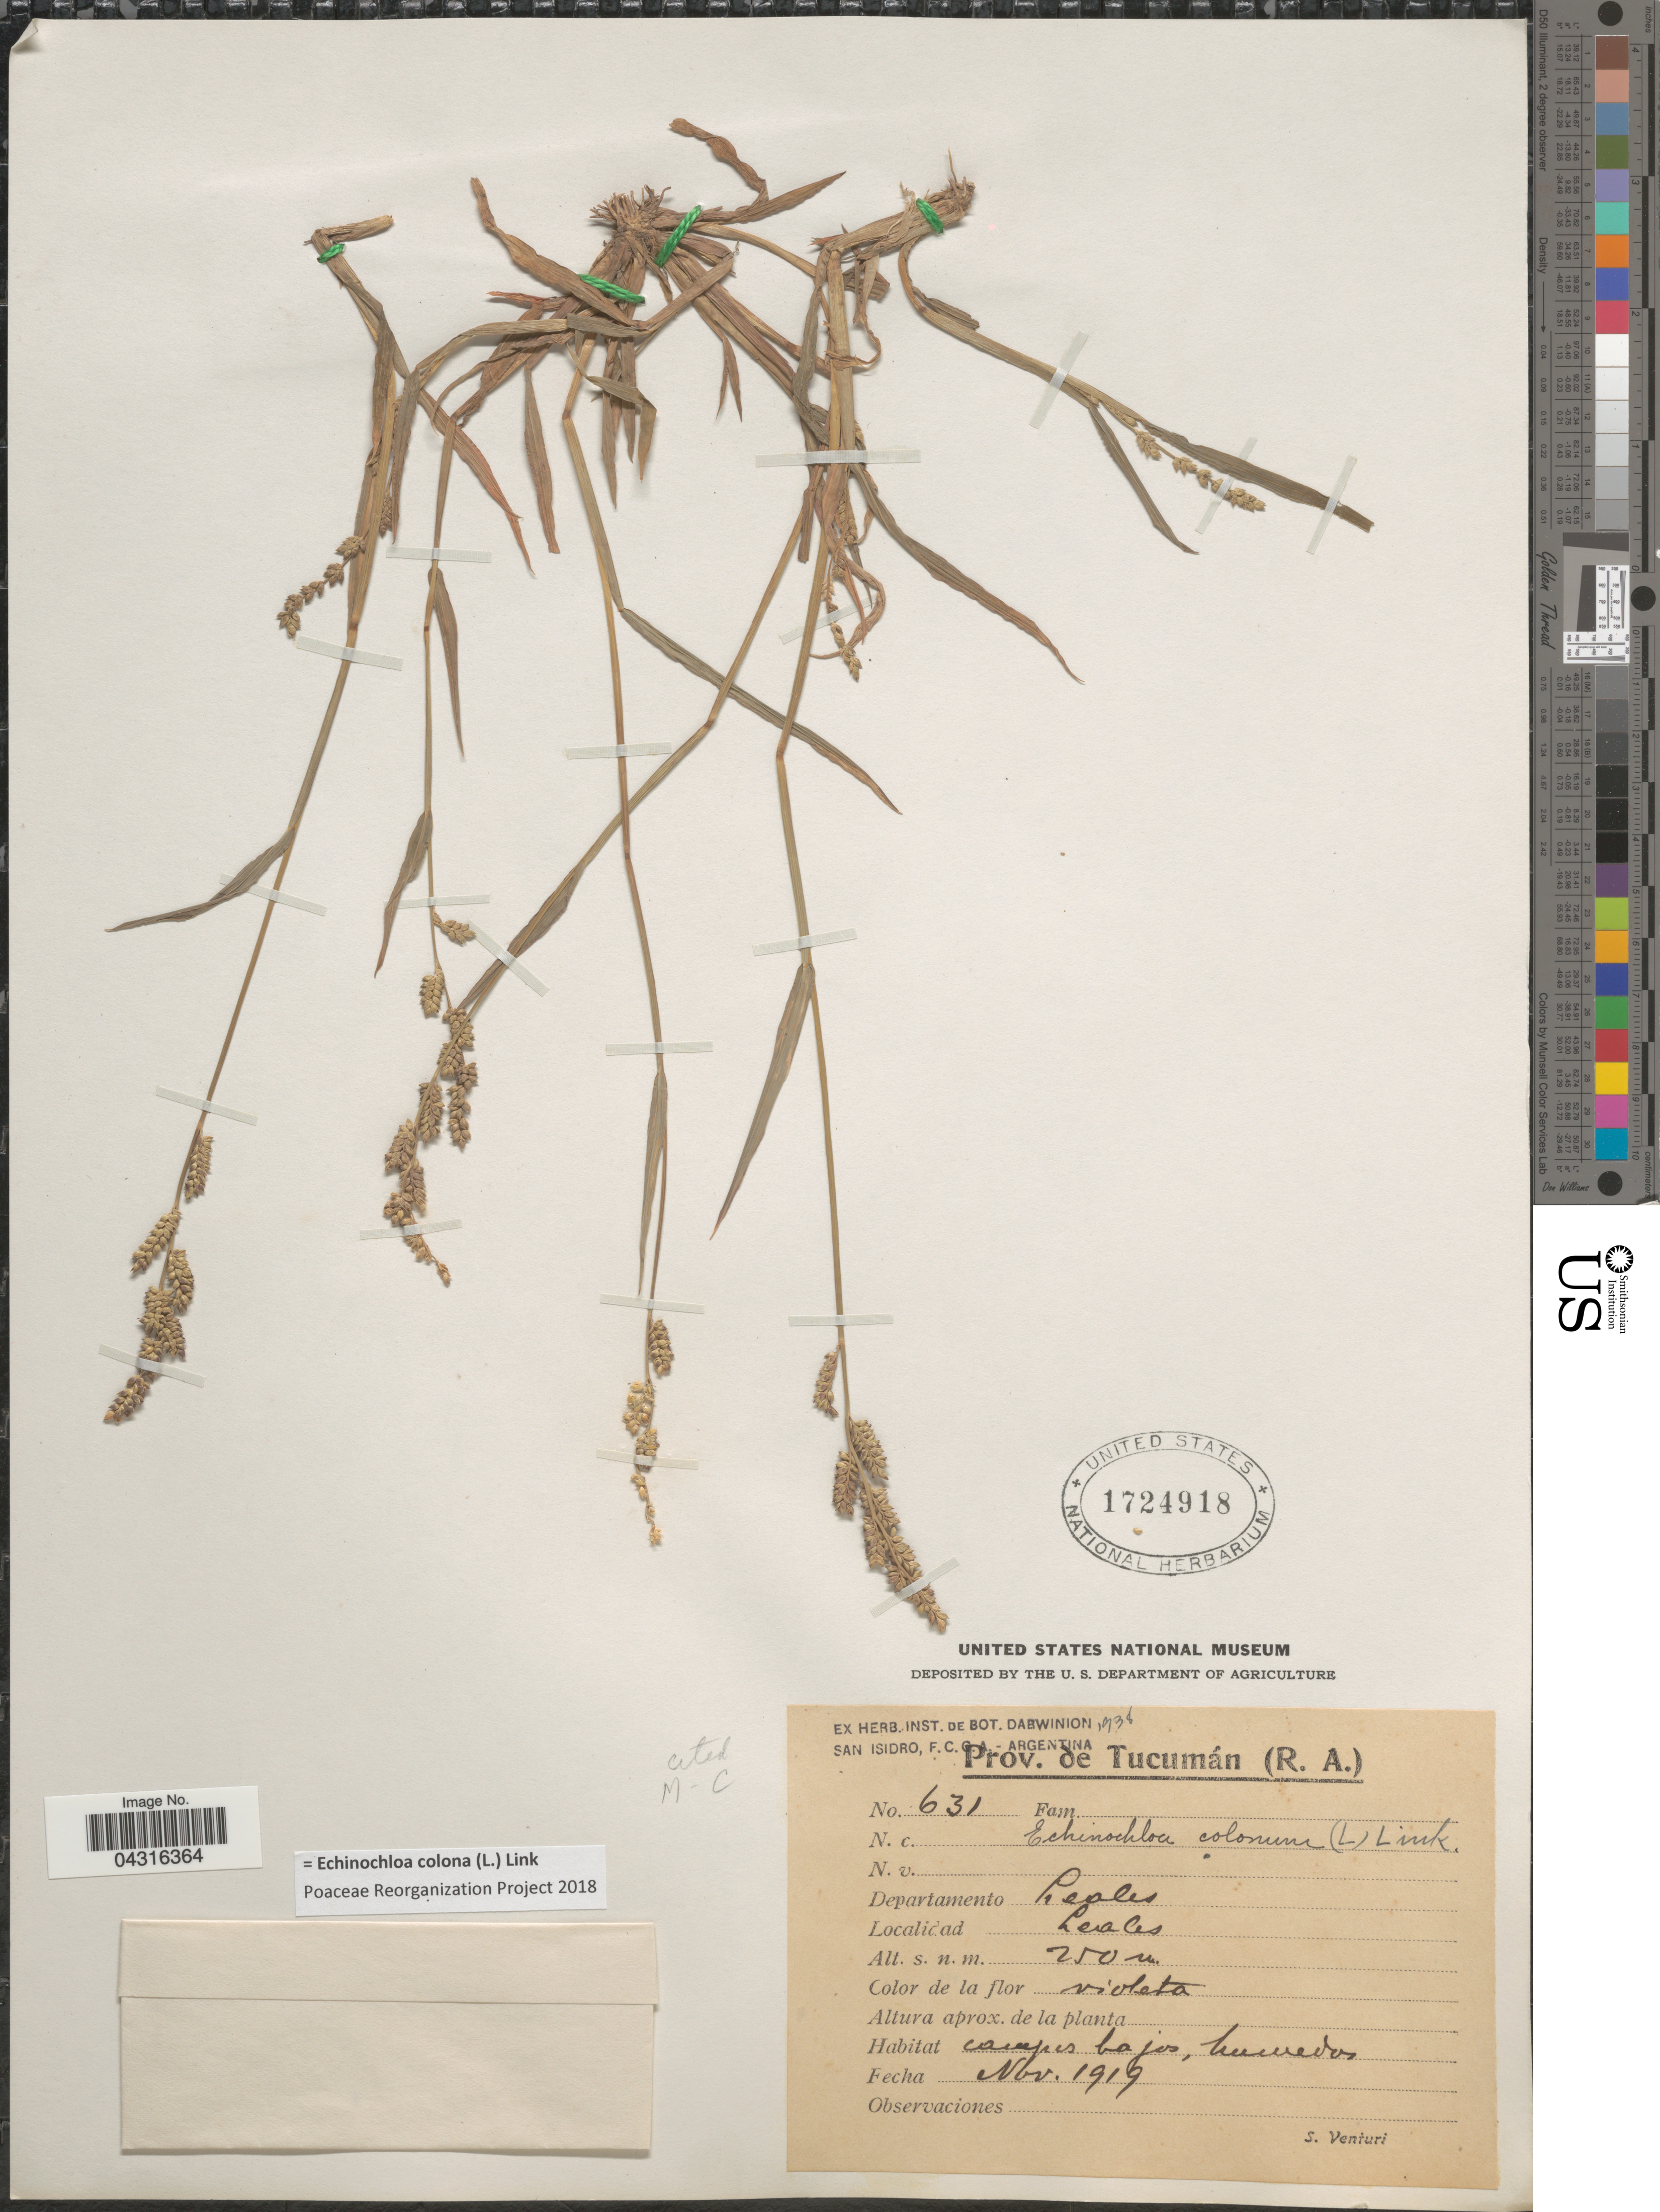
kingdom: Plantae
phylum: Tracheophyta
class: Liliopsida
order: Poales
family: Poaceae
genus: Echinochloa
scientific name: Echinochloa colona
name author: (L.) Link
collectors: S. Venturi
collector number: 631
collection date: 1919-11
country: Argentina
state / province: Tucuman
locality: Departamento Leales. Leales.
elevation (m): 250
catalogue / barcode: US 1724918